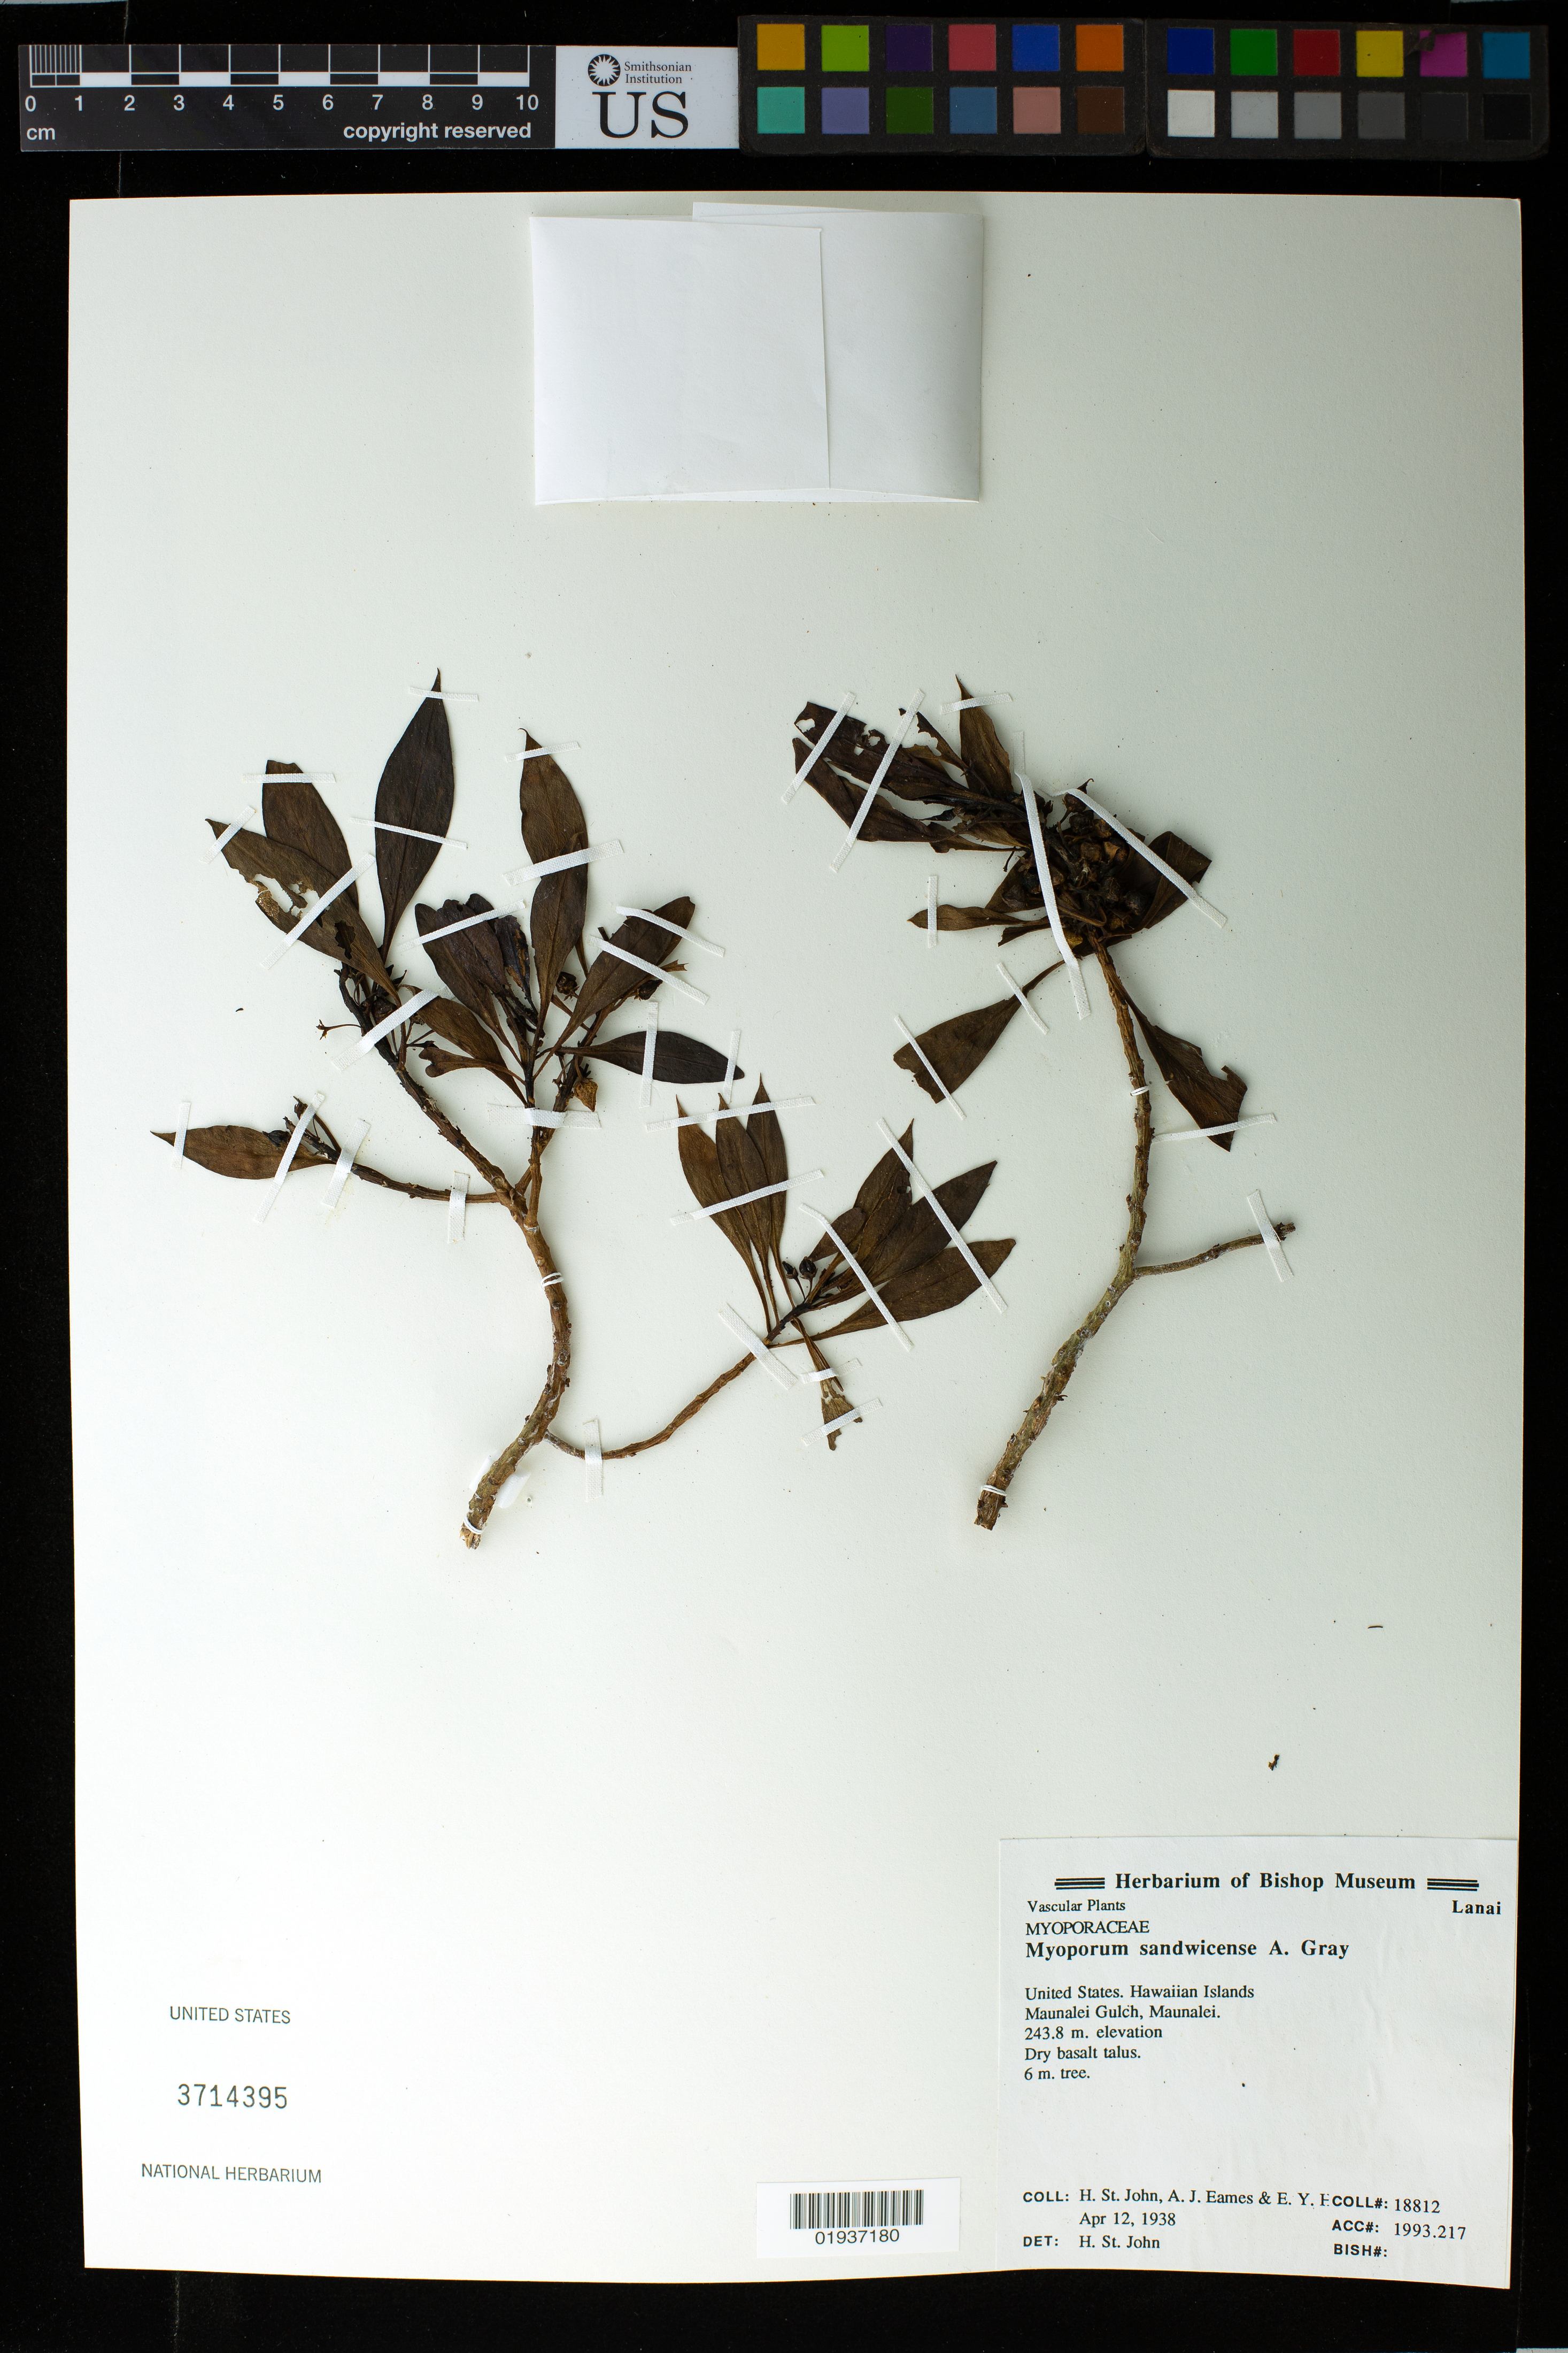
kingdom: Plantae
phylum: Tracheophyta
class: Magnoliopsida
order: Lamiales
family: Scrophulariaceae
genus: Myoporum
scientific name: Myoporum sandwicense subsp. sandwicense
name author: A. Gray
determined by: Wagner, W. L., (BOT), Smithsonian Institution - National Museum of Natural History (UNITED STATES)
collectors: H. St. John, A. J. Eames & E. Y. Hosaka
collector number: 18812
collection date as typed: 12 Apr 1938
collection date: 1938-04-12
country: United States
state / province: Hawaii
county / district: Maui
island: Lana'i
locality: Maunalei Gulch, Maualei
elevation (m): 244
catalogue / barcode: US 3714395